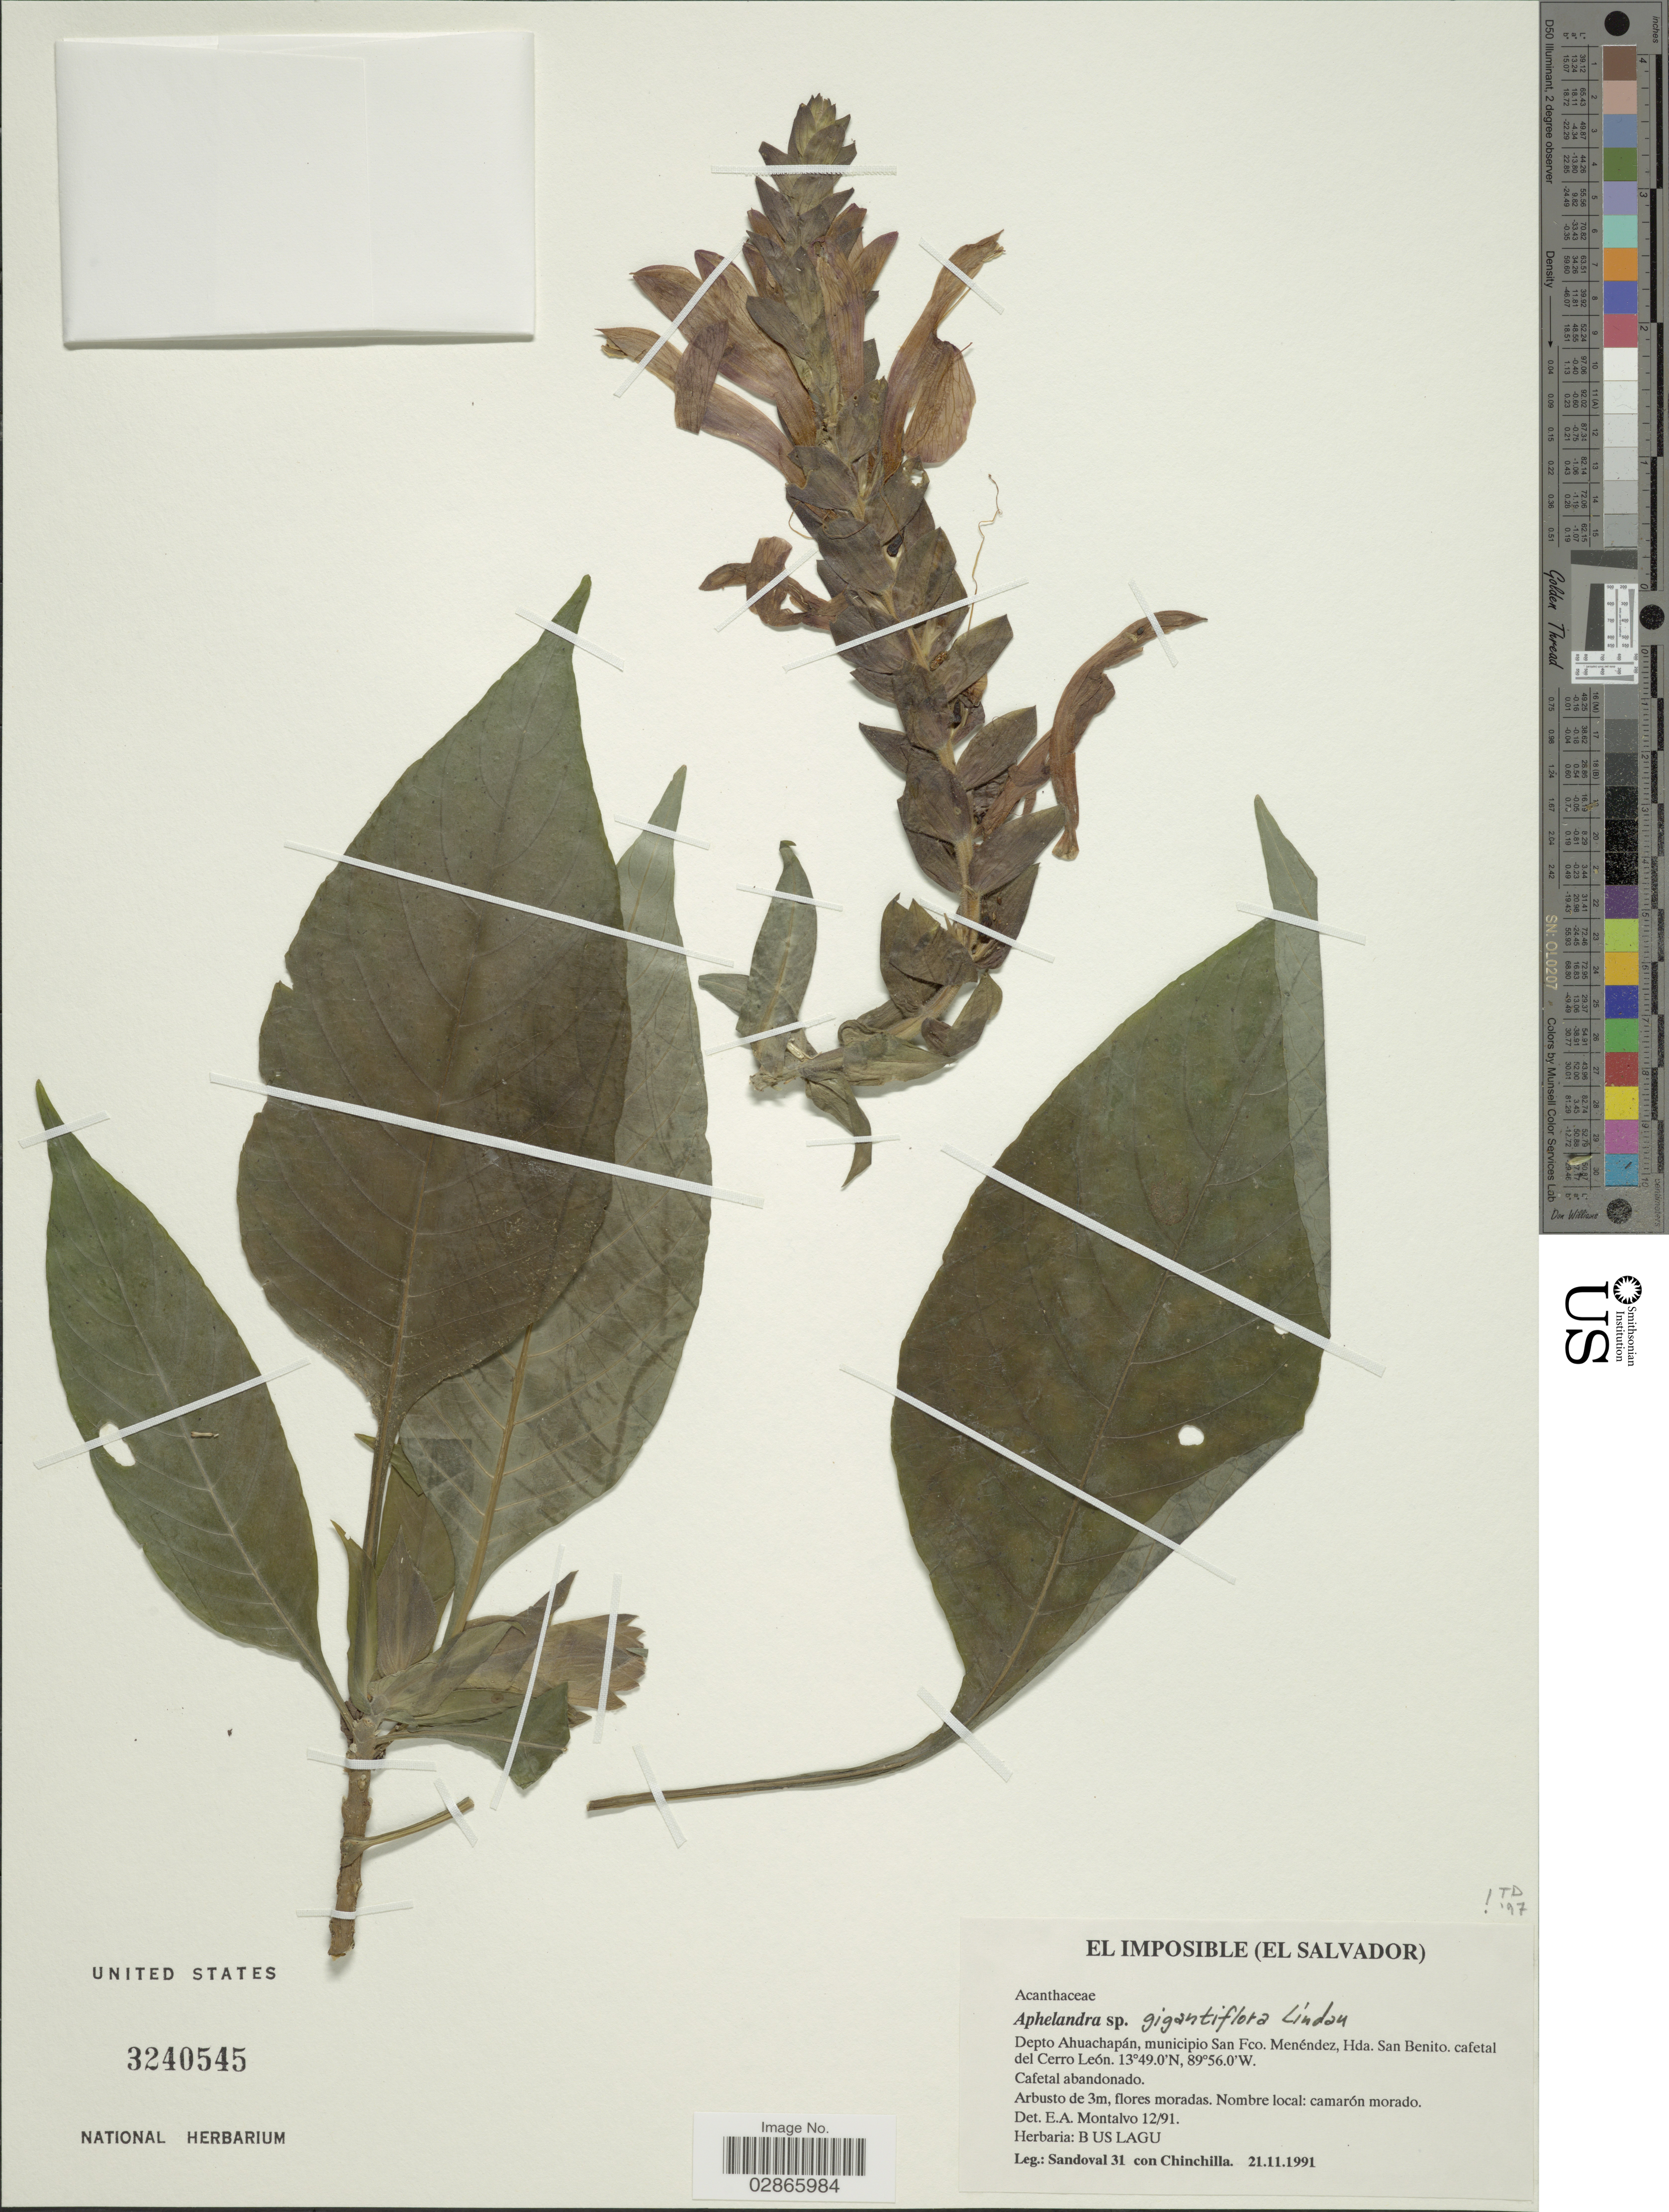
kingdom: Plantae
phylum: Tracheophyta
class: Magnoliopsida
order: Lamiales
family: Acanthaceae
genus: Aphelandra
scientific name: Aphelandra gigantiflora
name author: Lindau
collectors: -- Sandoval & -. Chinchilla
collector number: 31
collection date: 1991-11-21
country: El Salvador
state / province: Ahuachapan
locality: Depto. Ahuachapán, municipio San Fco. Menéndez, Hda. San Benito. cafetal del Cerro León.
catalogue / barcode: US 3240545